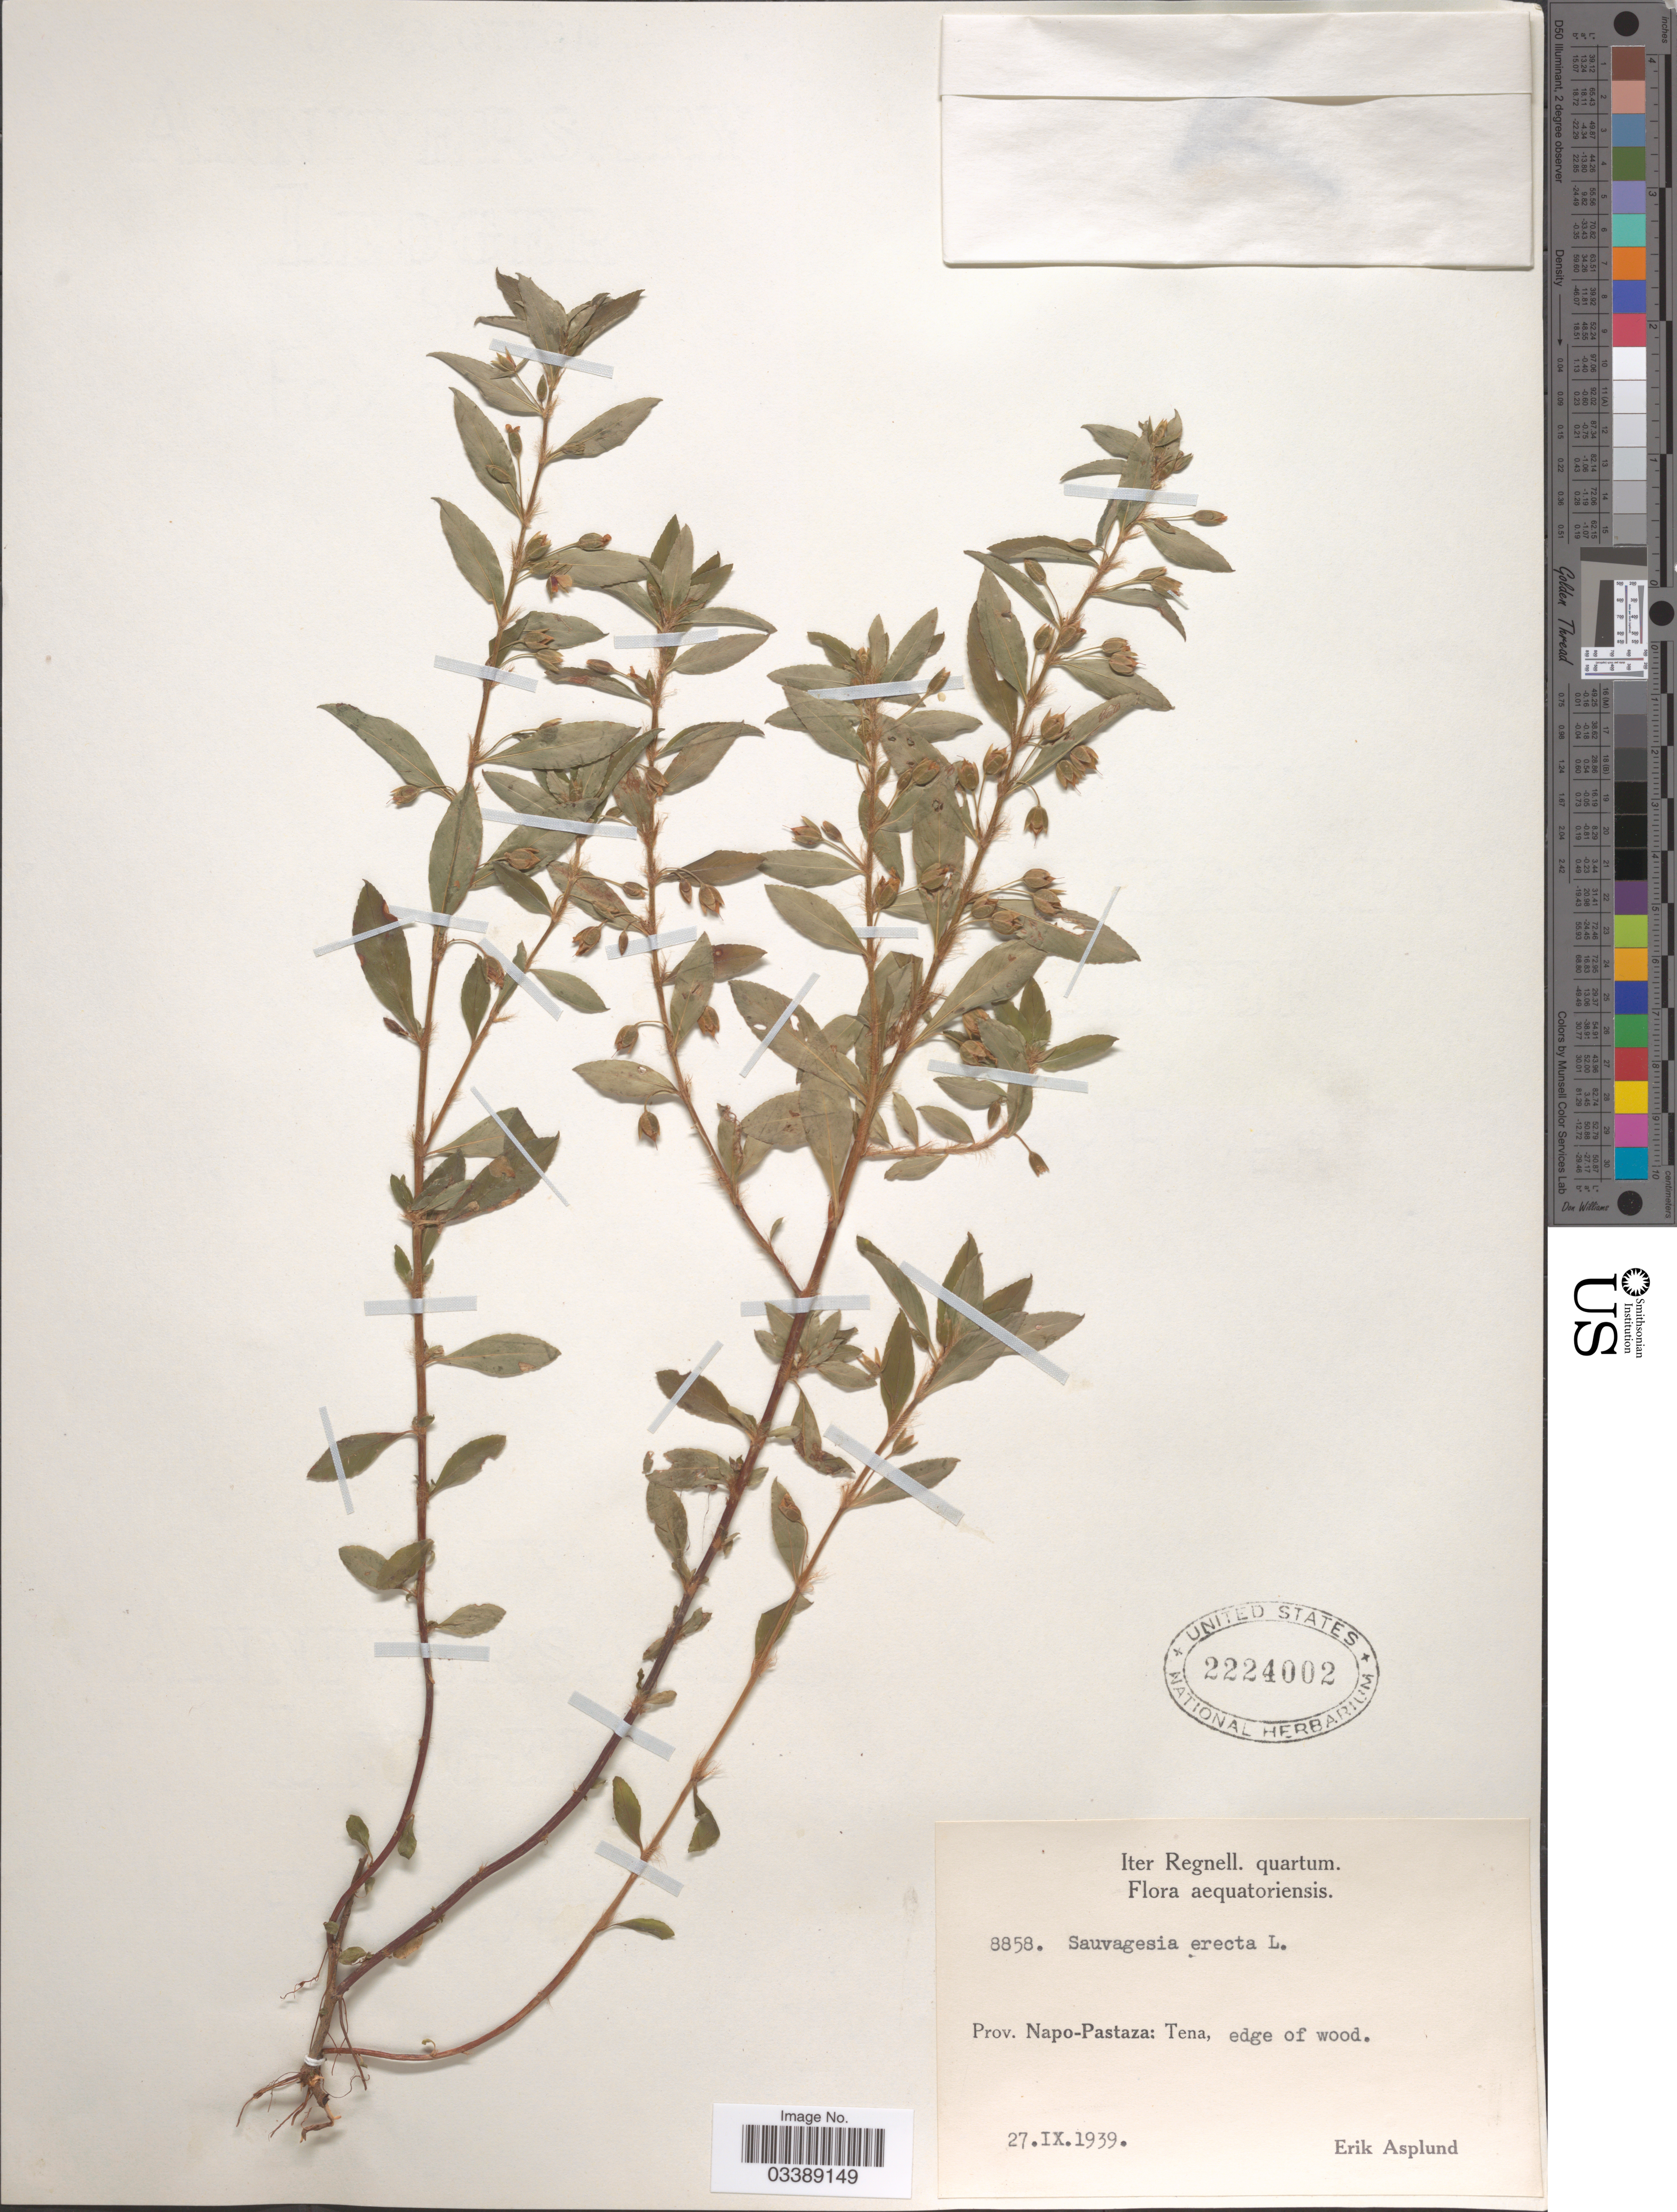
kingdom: Plantae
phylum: Tracheophyta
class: Magnoliopsida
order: Malpighiales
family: Ochnaceae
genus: Sauvagesia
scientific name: Sauvagesia erecta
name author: L.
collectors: E. Asplund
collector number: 8858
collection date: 1939-09-27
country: Ecuador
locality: Prov. Napo-Pastaza: Tena.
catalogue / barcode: US 2224002